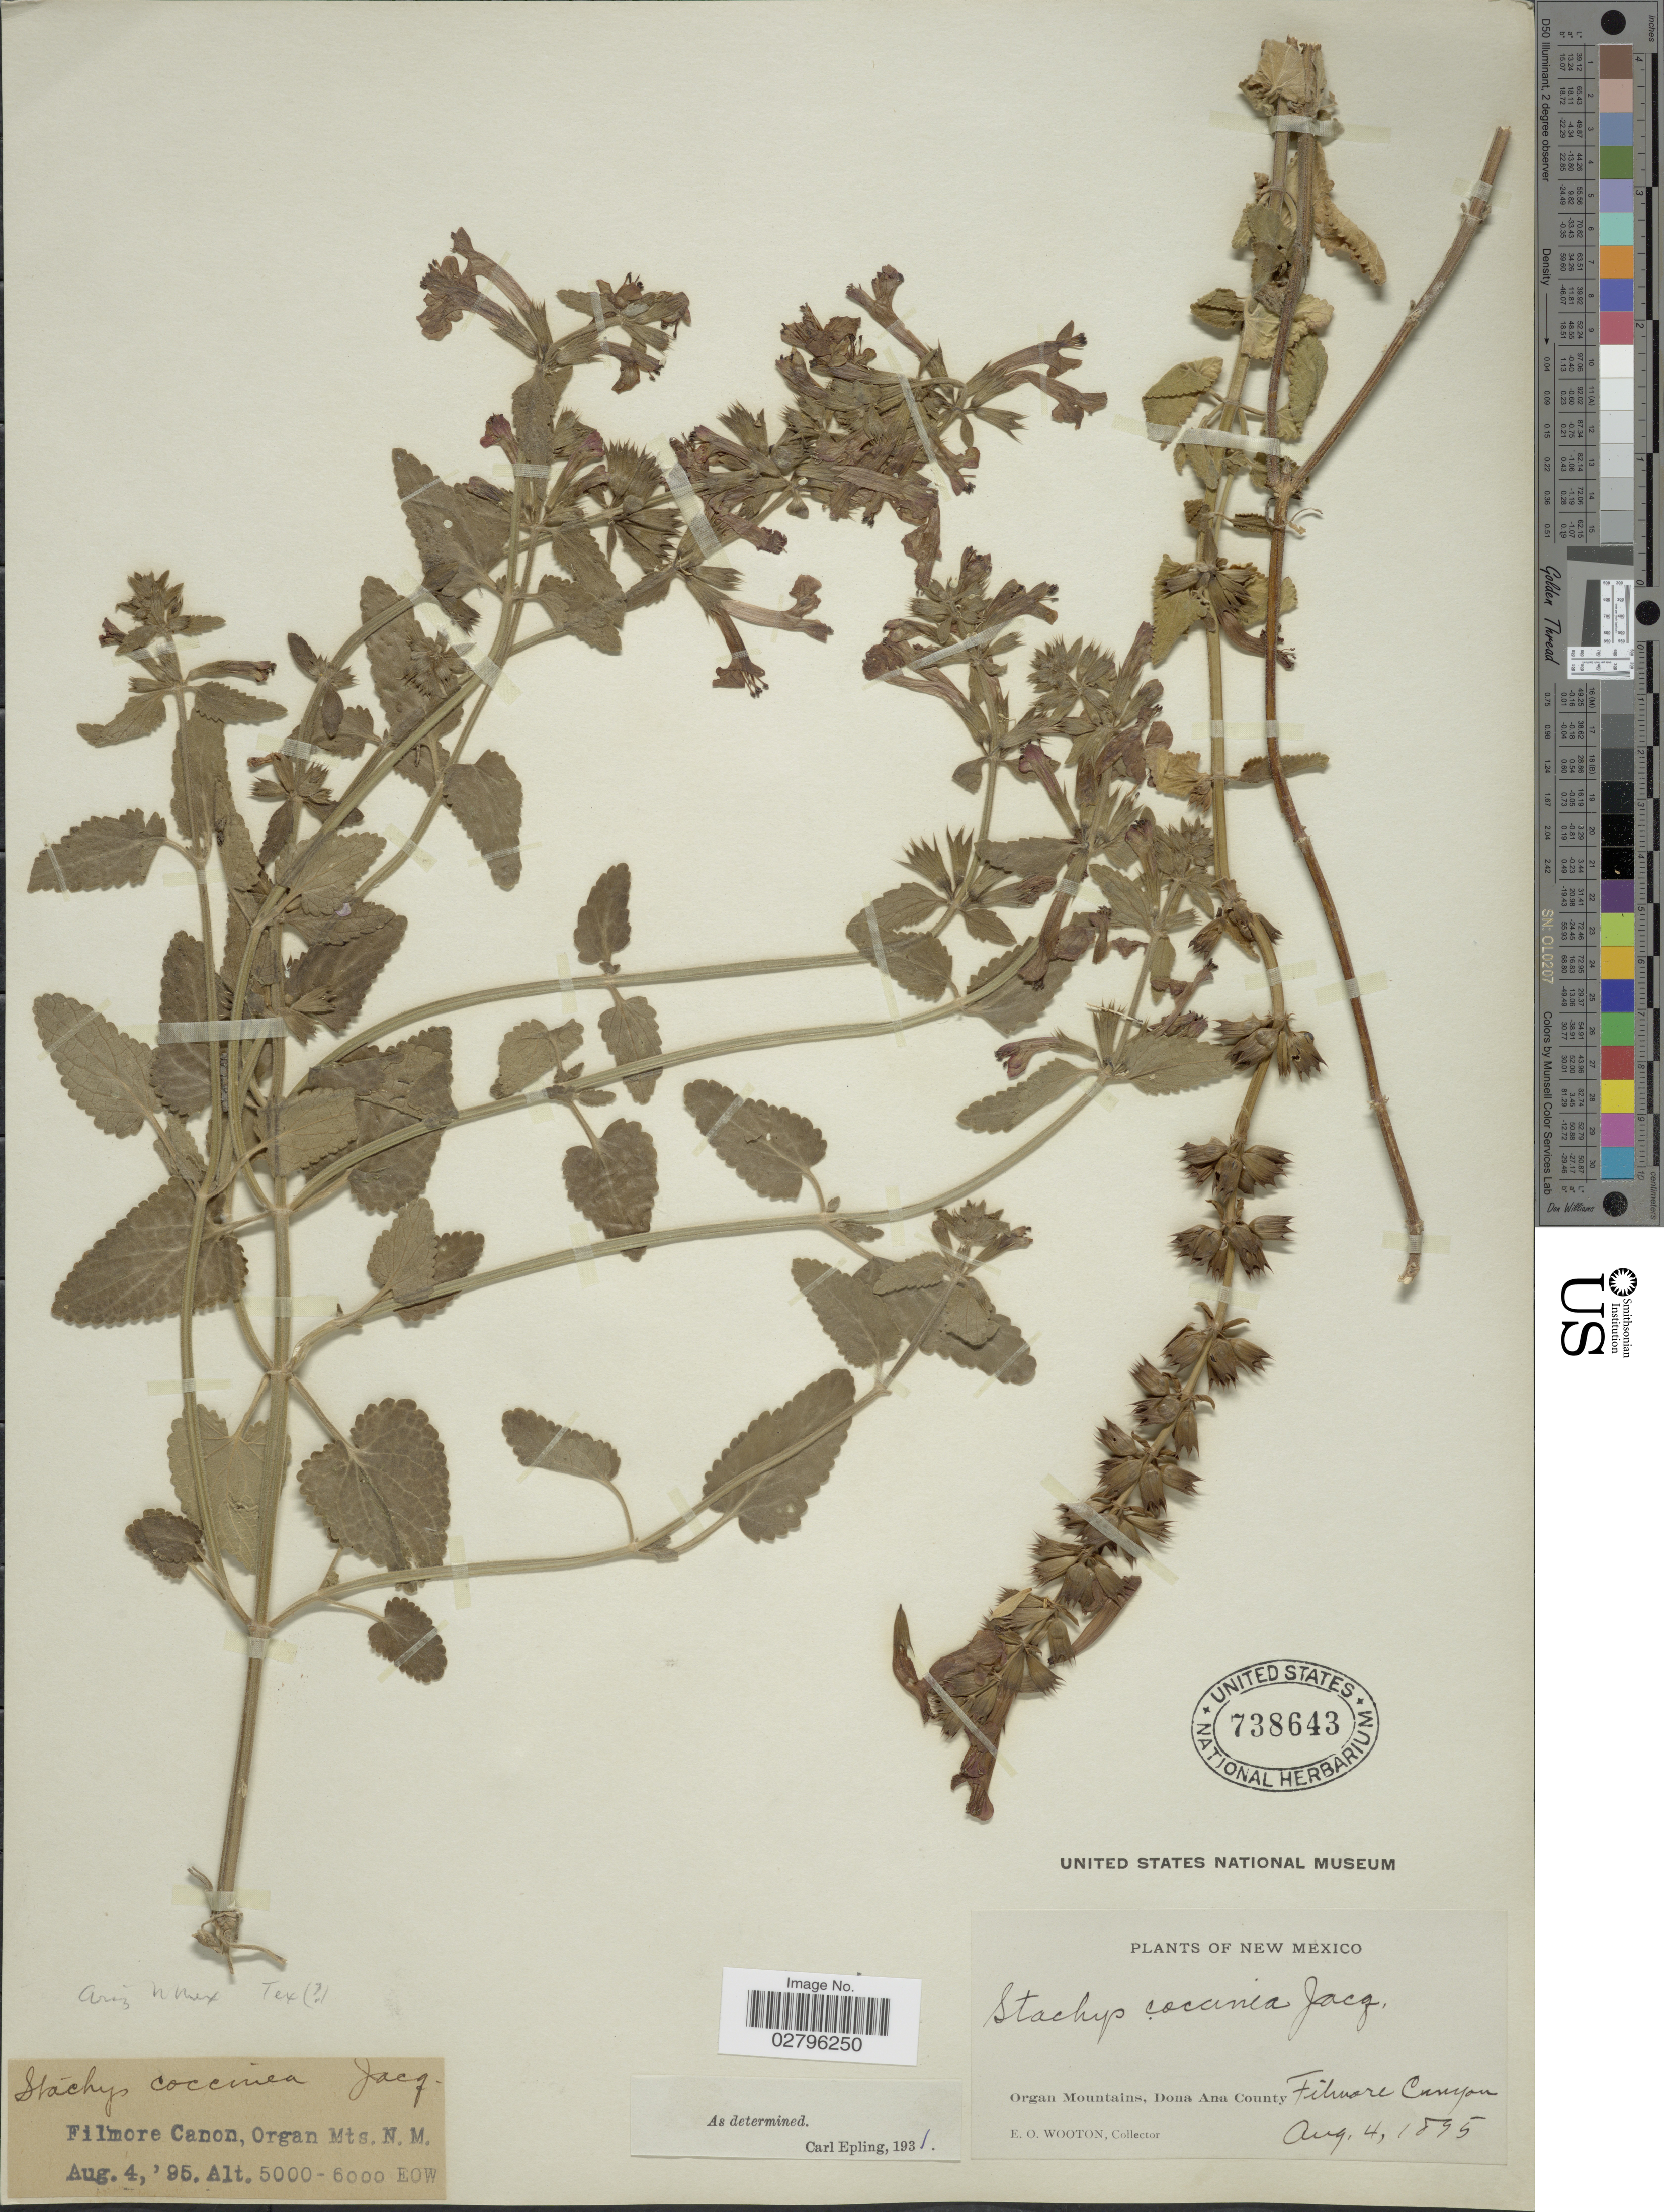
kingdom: Plantae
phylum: Tracheophyta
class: Magnoliopsida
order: Lamiales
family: Lamiaceae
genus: Stachys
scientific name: Stachys coccinea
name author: Ortega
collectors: E. O. Wooton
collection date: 1895-08-04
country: United States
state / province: New Mexico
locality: Organ Mountains, Dona Ana County. Filmore Canyon.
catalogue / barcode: US 738643